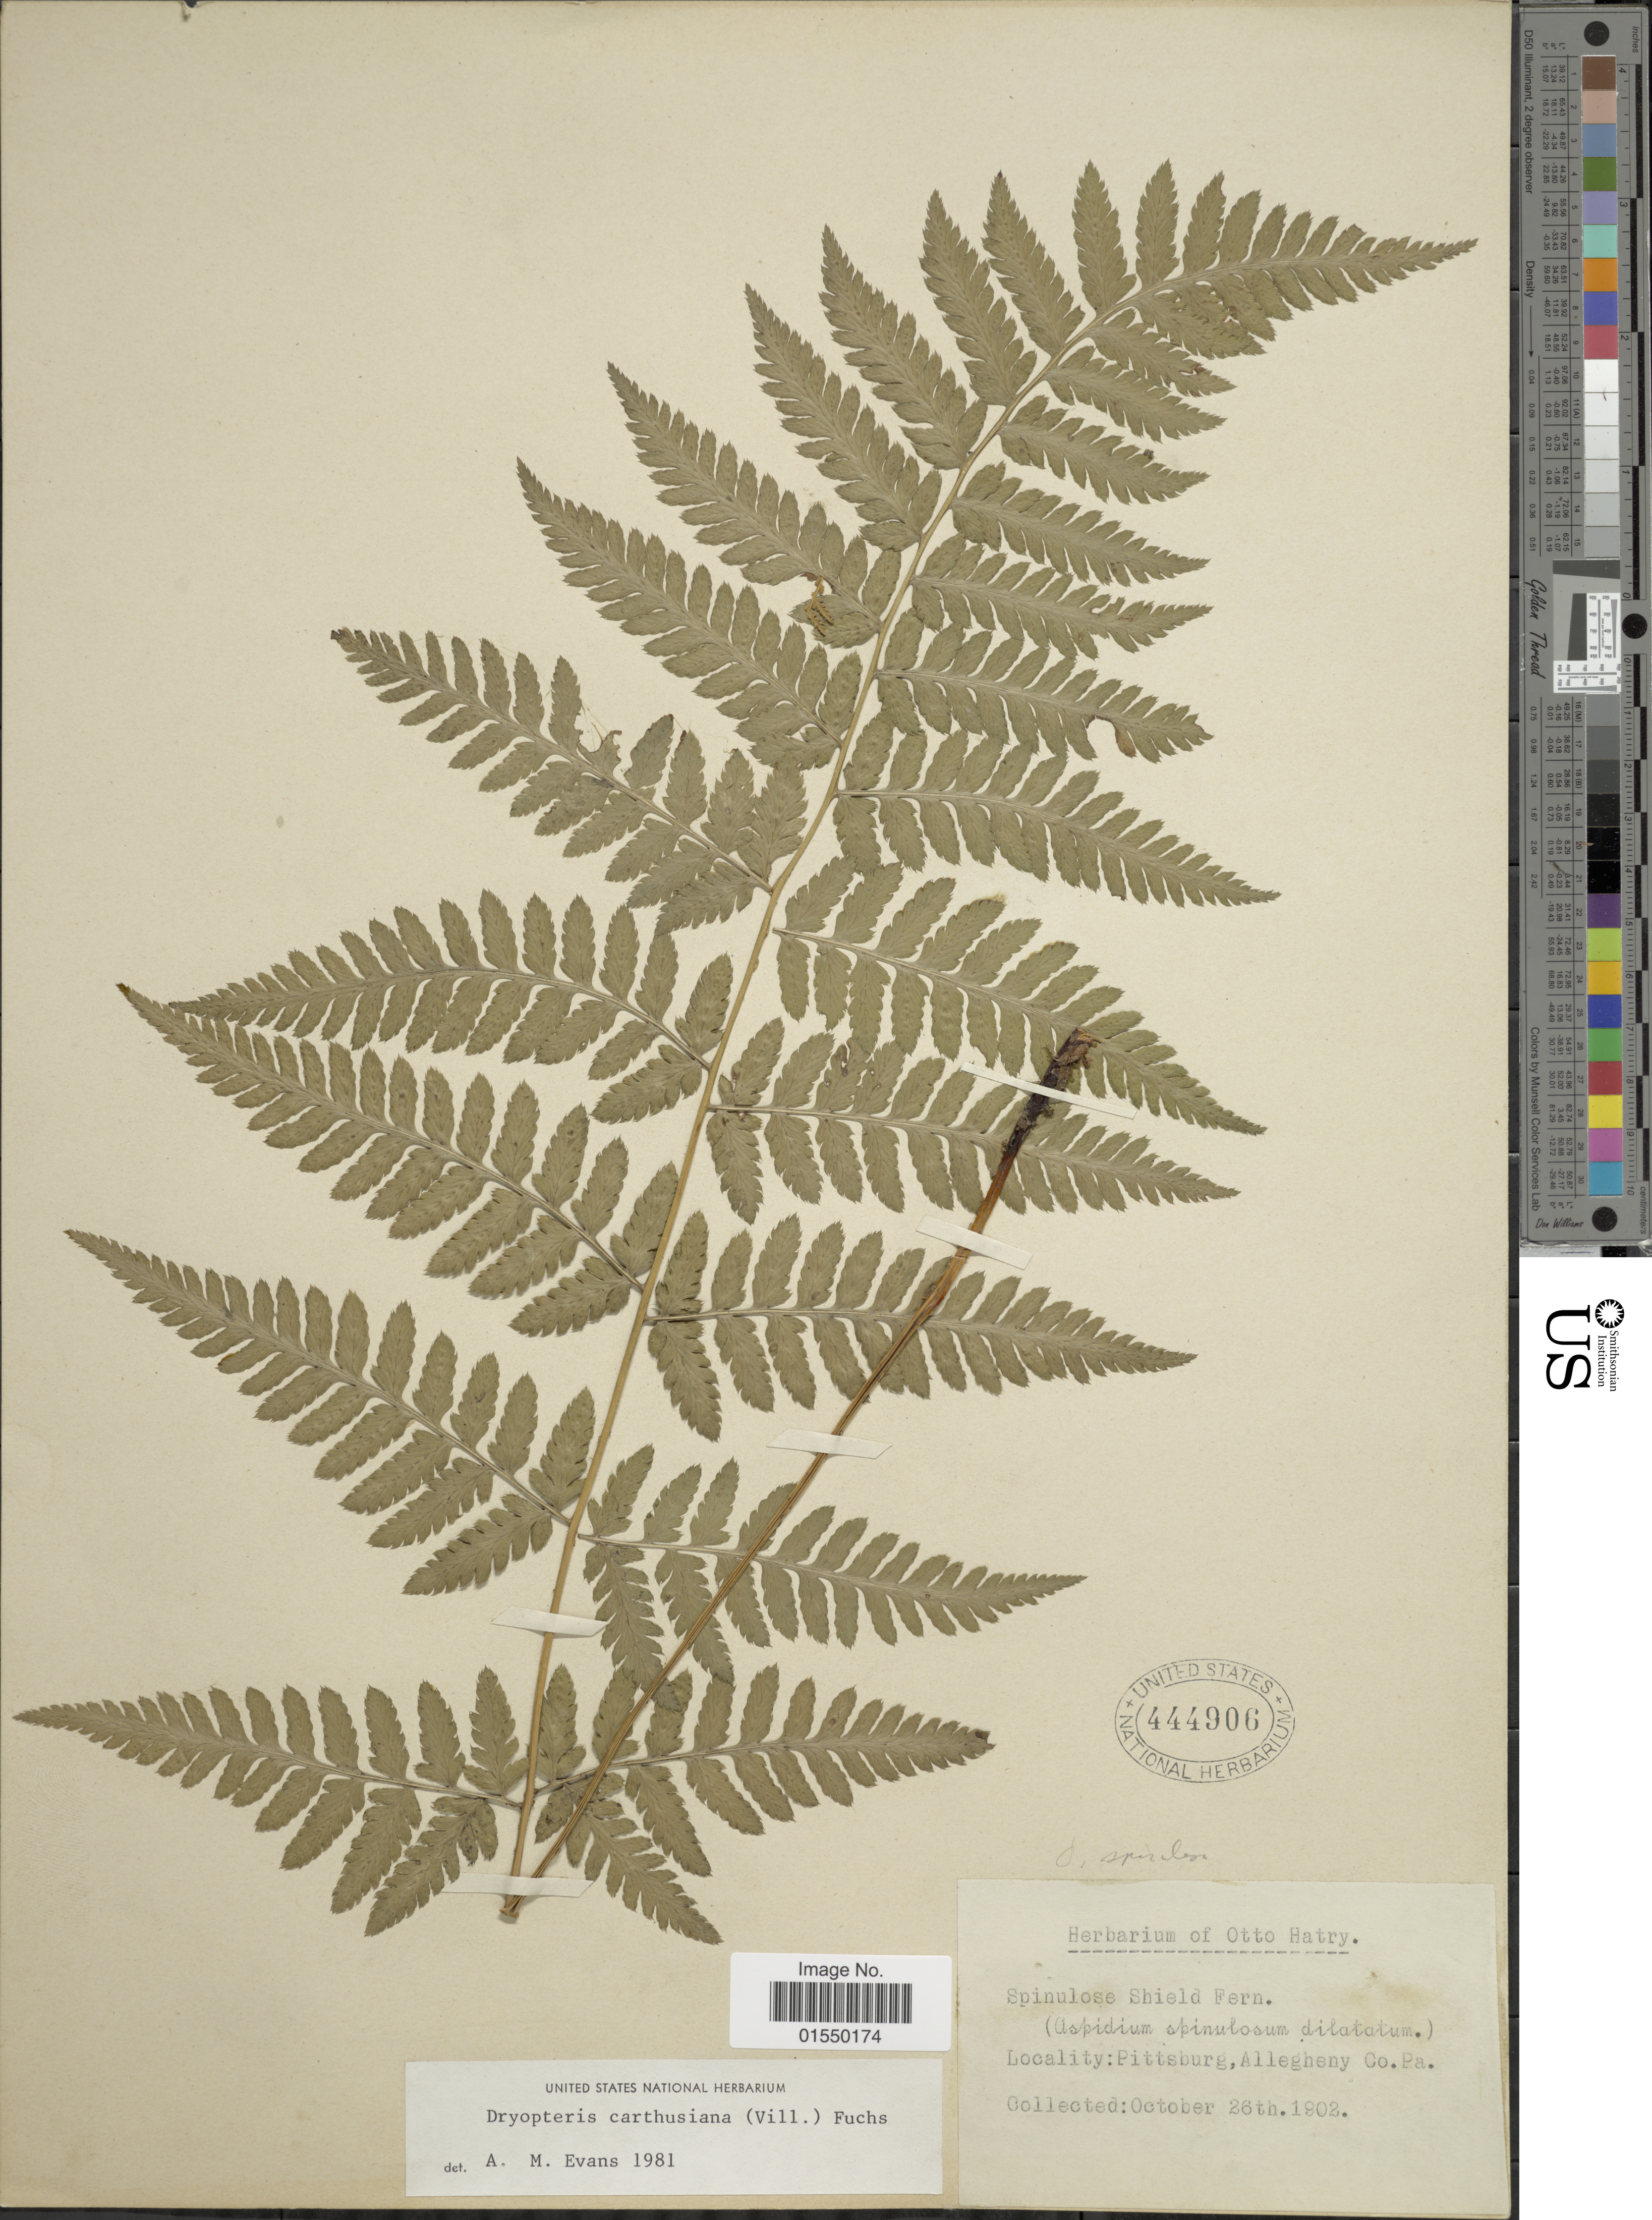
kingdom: Plantae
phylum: Tracheophyta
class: Polypodiopsida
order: Polypodiales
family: Dryopteridaceae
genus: Dryopteris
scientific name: Dryopteris carthusiana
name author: (Villars) H.P. Fuchs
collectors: ex herb. Otto Hatry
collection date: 1902-10-26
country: United States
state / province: Pennsylvania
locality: Pittsburg, Allegheny Co.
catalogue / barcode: US 444906